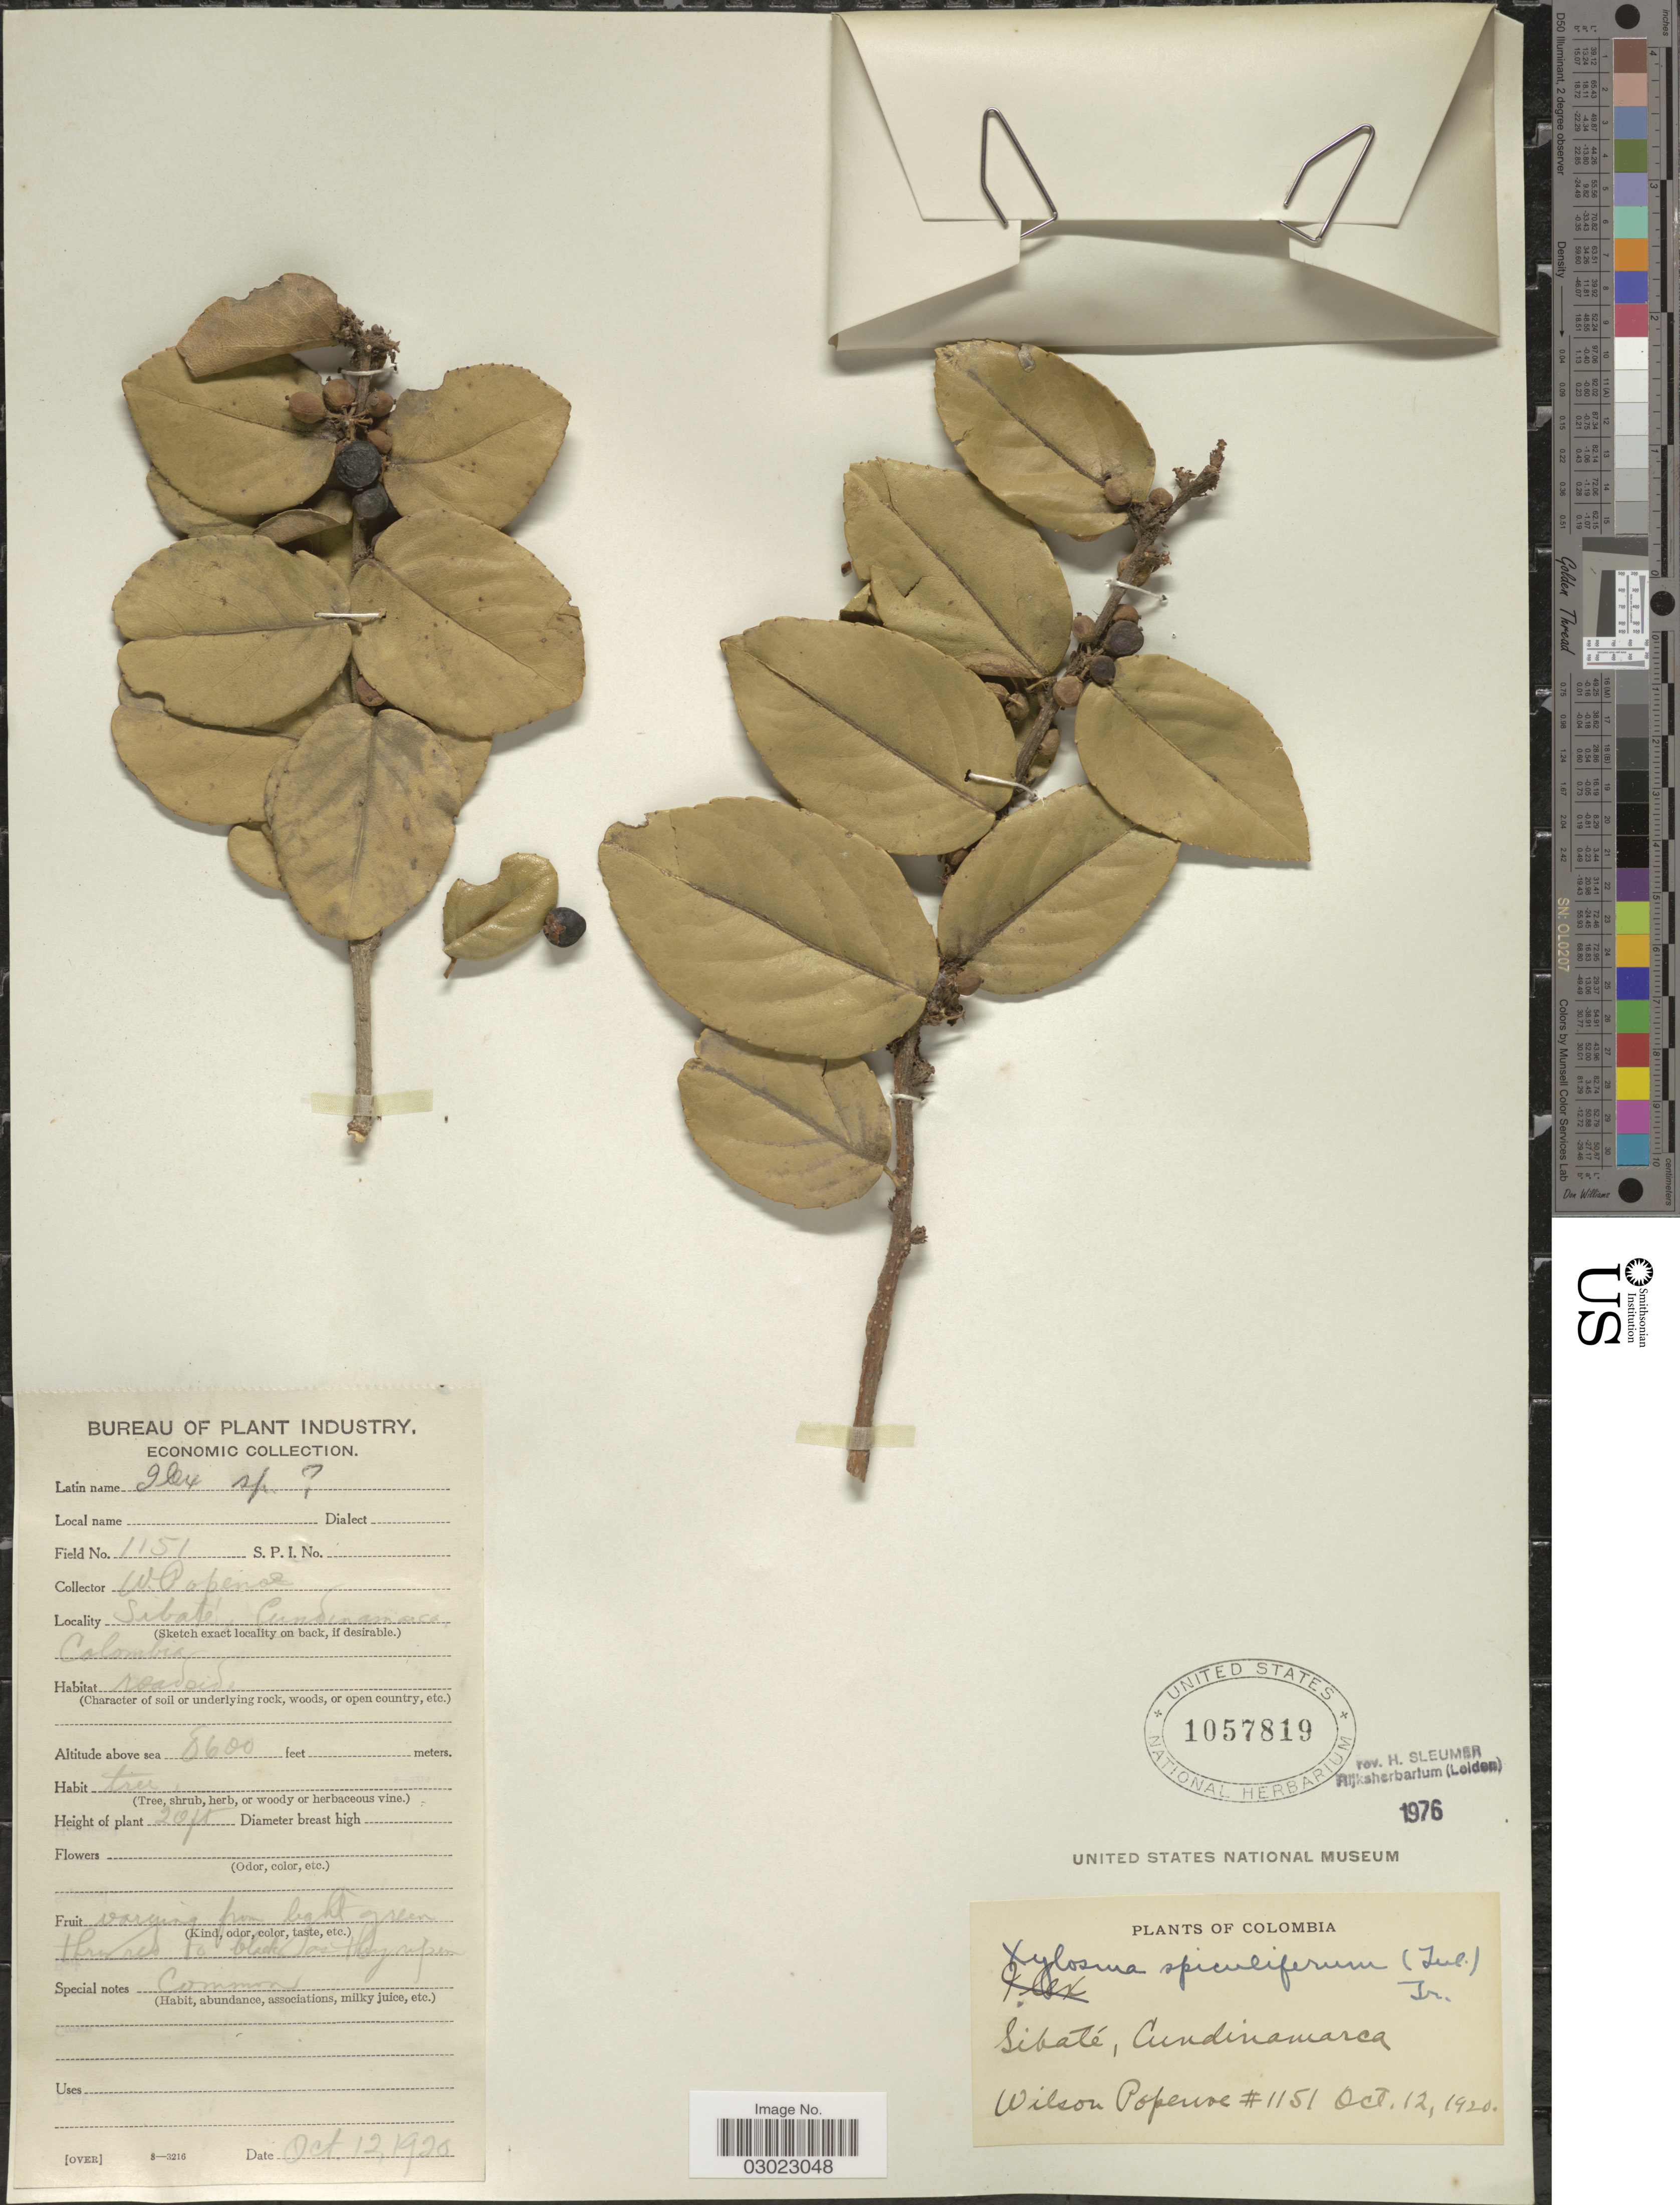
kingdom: Plantae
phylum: Tracheophyta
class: Magnoliopsida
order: Malpighiales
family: Salicaceae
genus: Xylosma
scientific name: Xylosma spiculifera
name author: (Tul.) Triana & Planch.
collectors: F. Popenoe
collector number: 1151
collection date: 1920-10-12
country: Colombia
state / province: Cundinamarca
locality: Sibaté.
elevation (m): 2621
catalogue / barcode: US 1057819